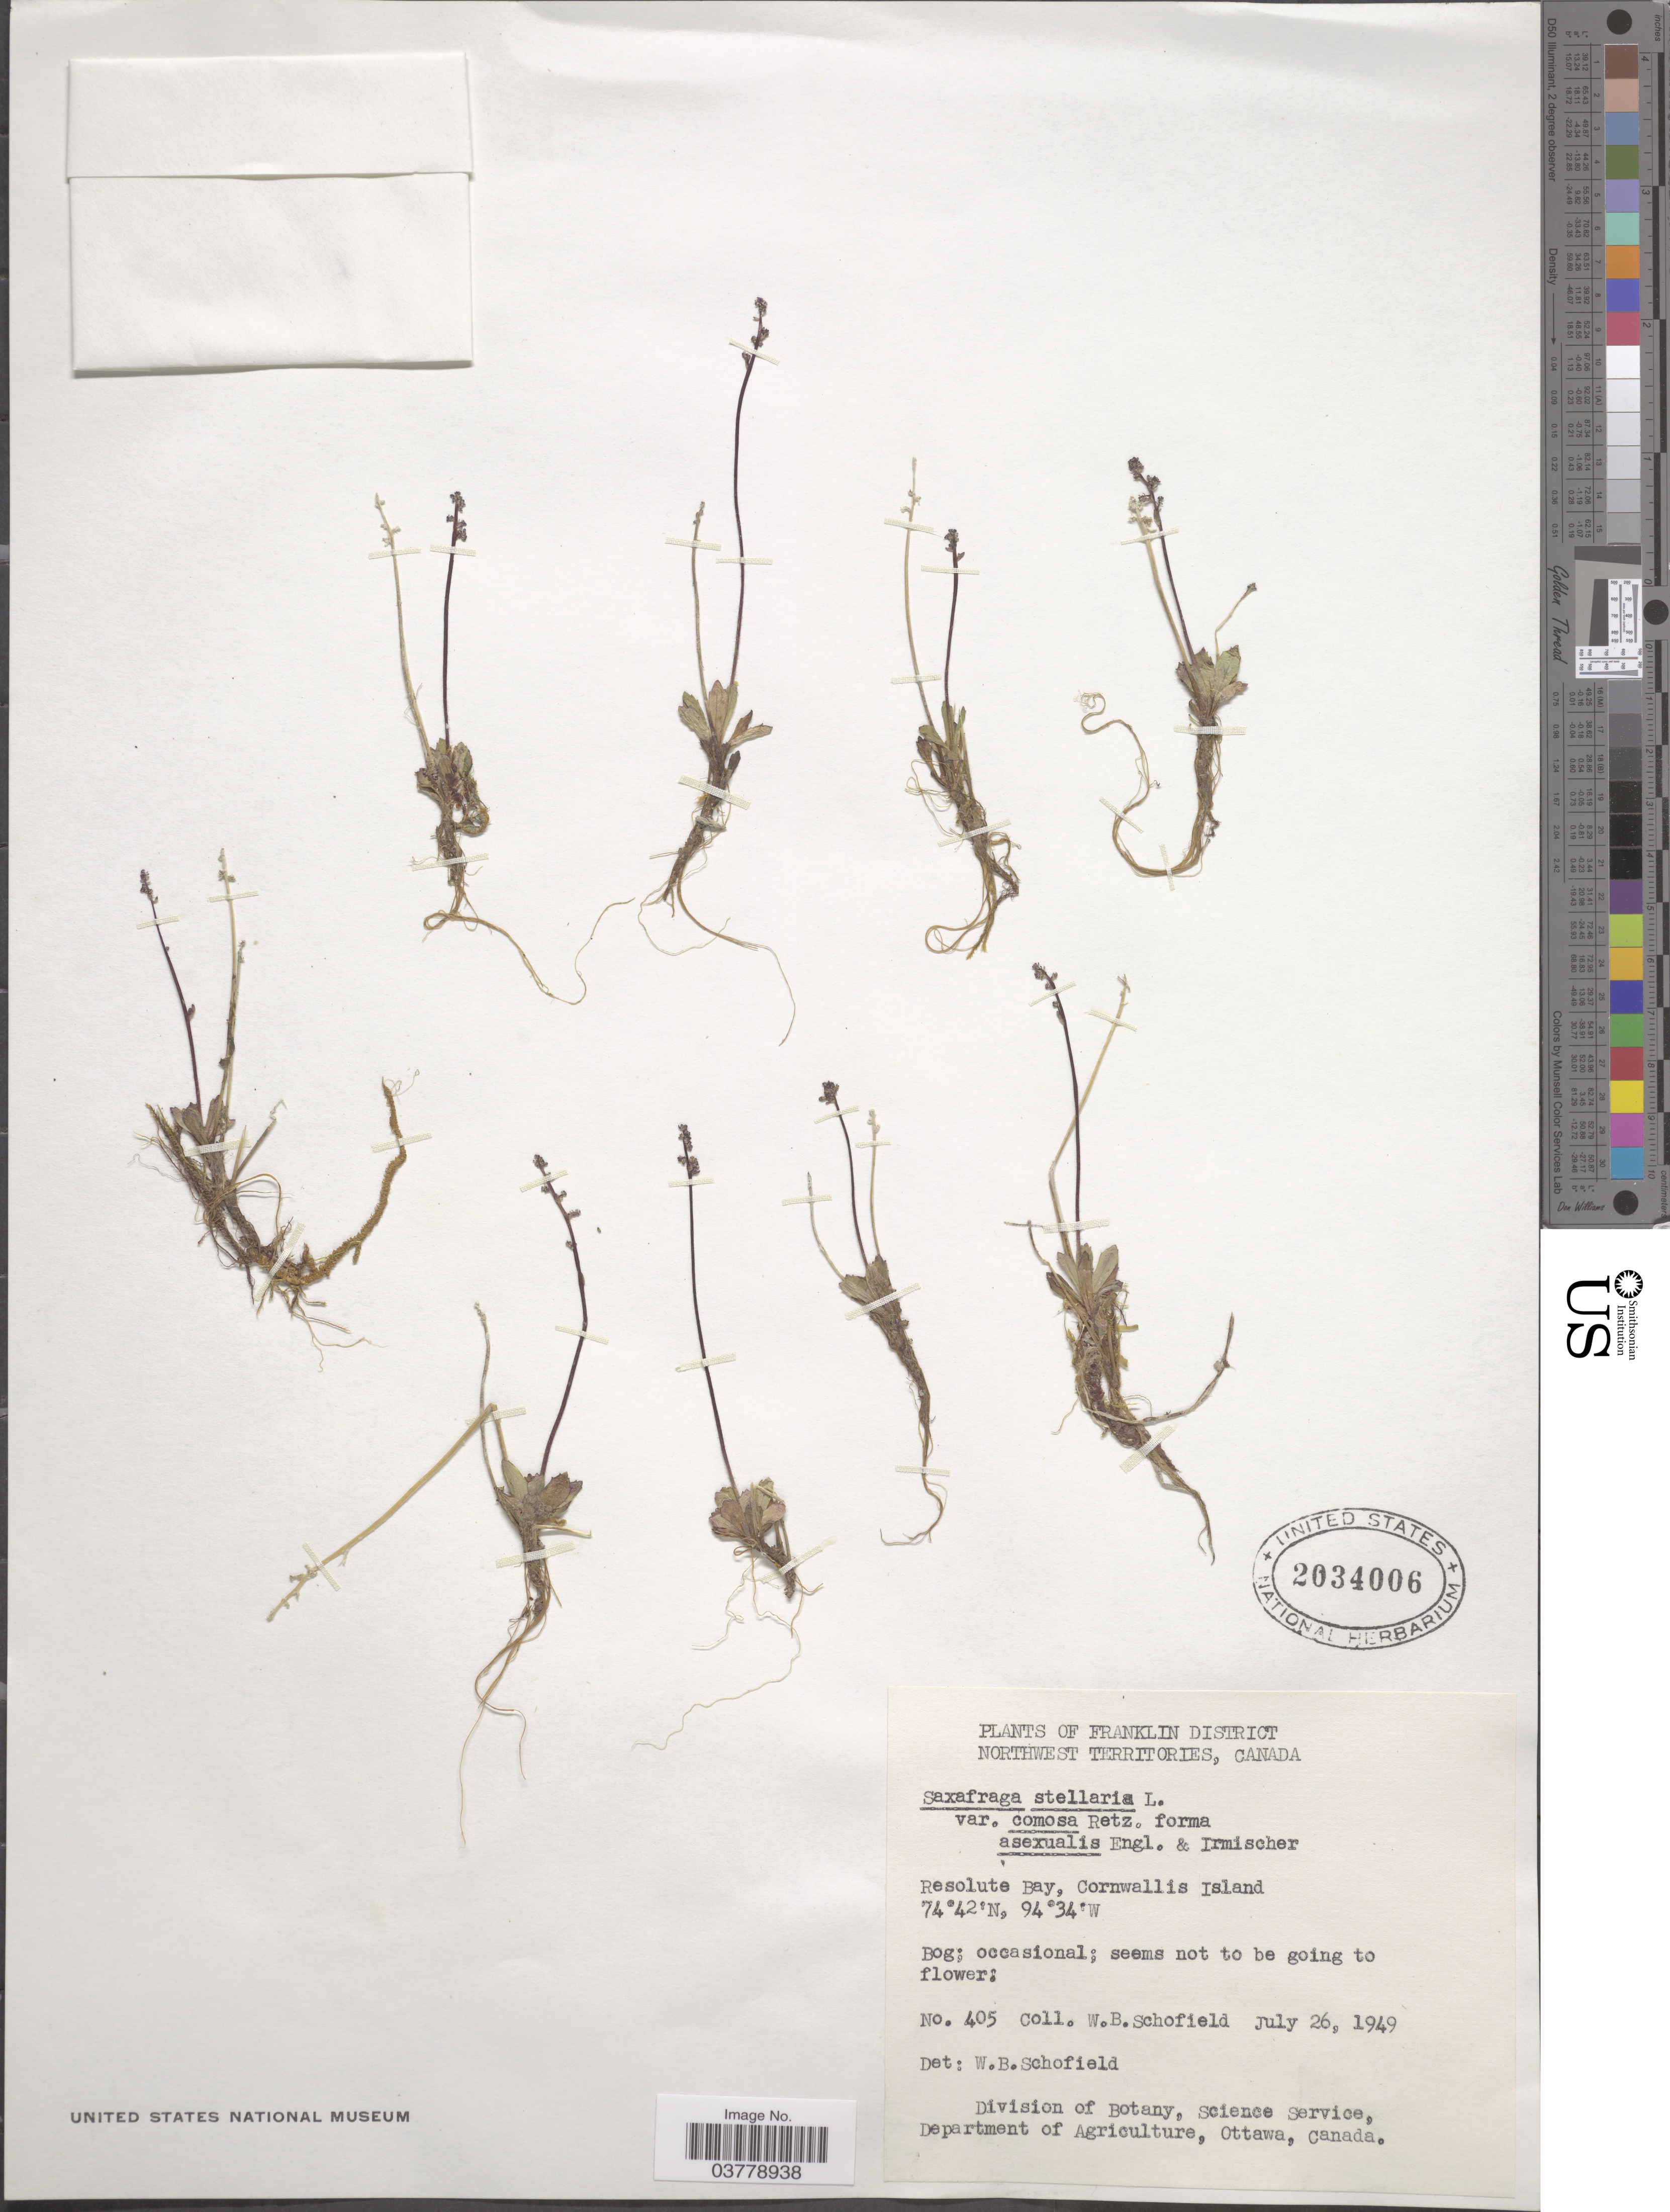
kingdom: Plantae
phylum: Tracheophyta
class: Magnoliopsida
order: Saxifragales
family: Saxifragaceae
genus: Micranthes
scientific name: Micranthes foliolosa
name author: (R. Br.) Gornall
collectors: W. Schofield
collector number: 405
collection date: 1949-07-26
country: Canada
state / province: Northwest Territories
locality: Franklin District. Resolute Bay, Cornwallis Island.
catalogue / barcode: US 2034006